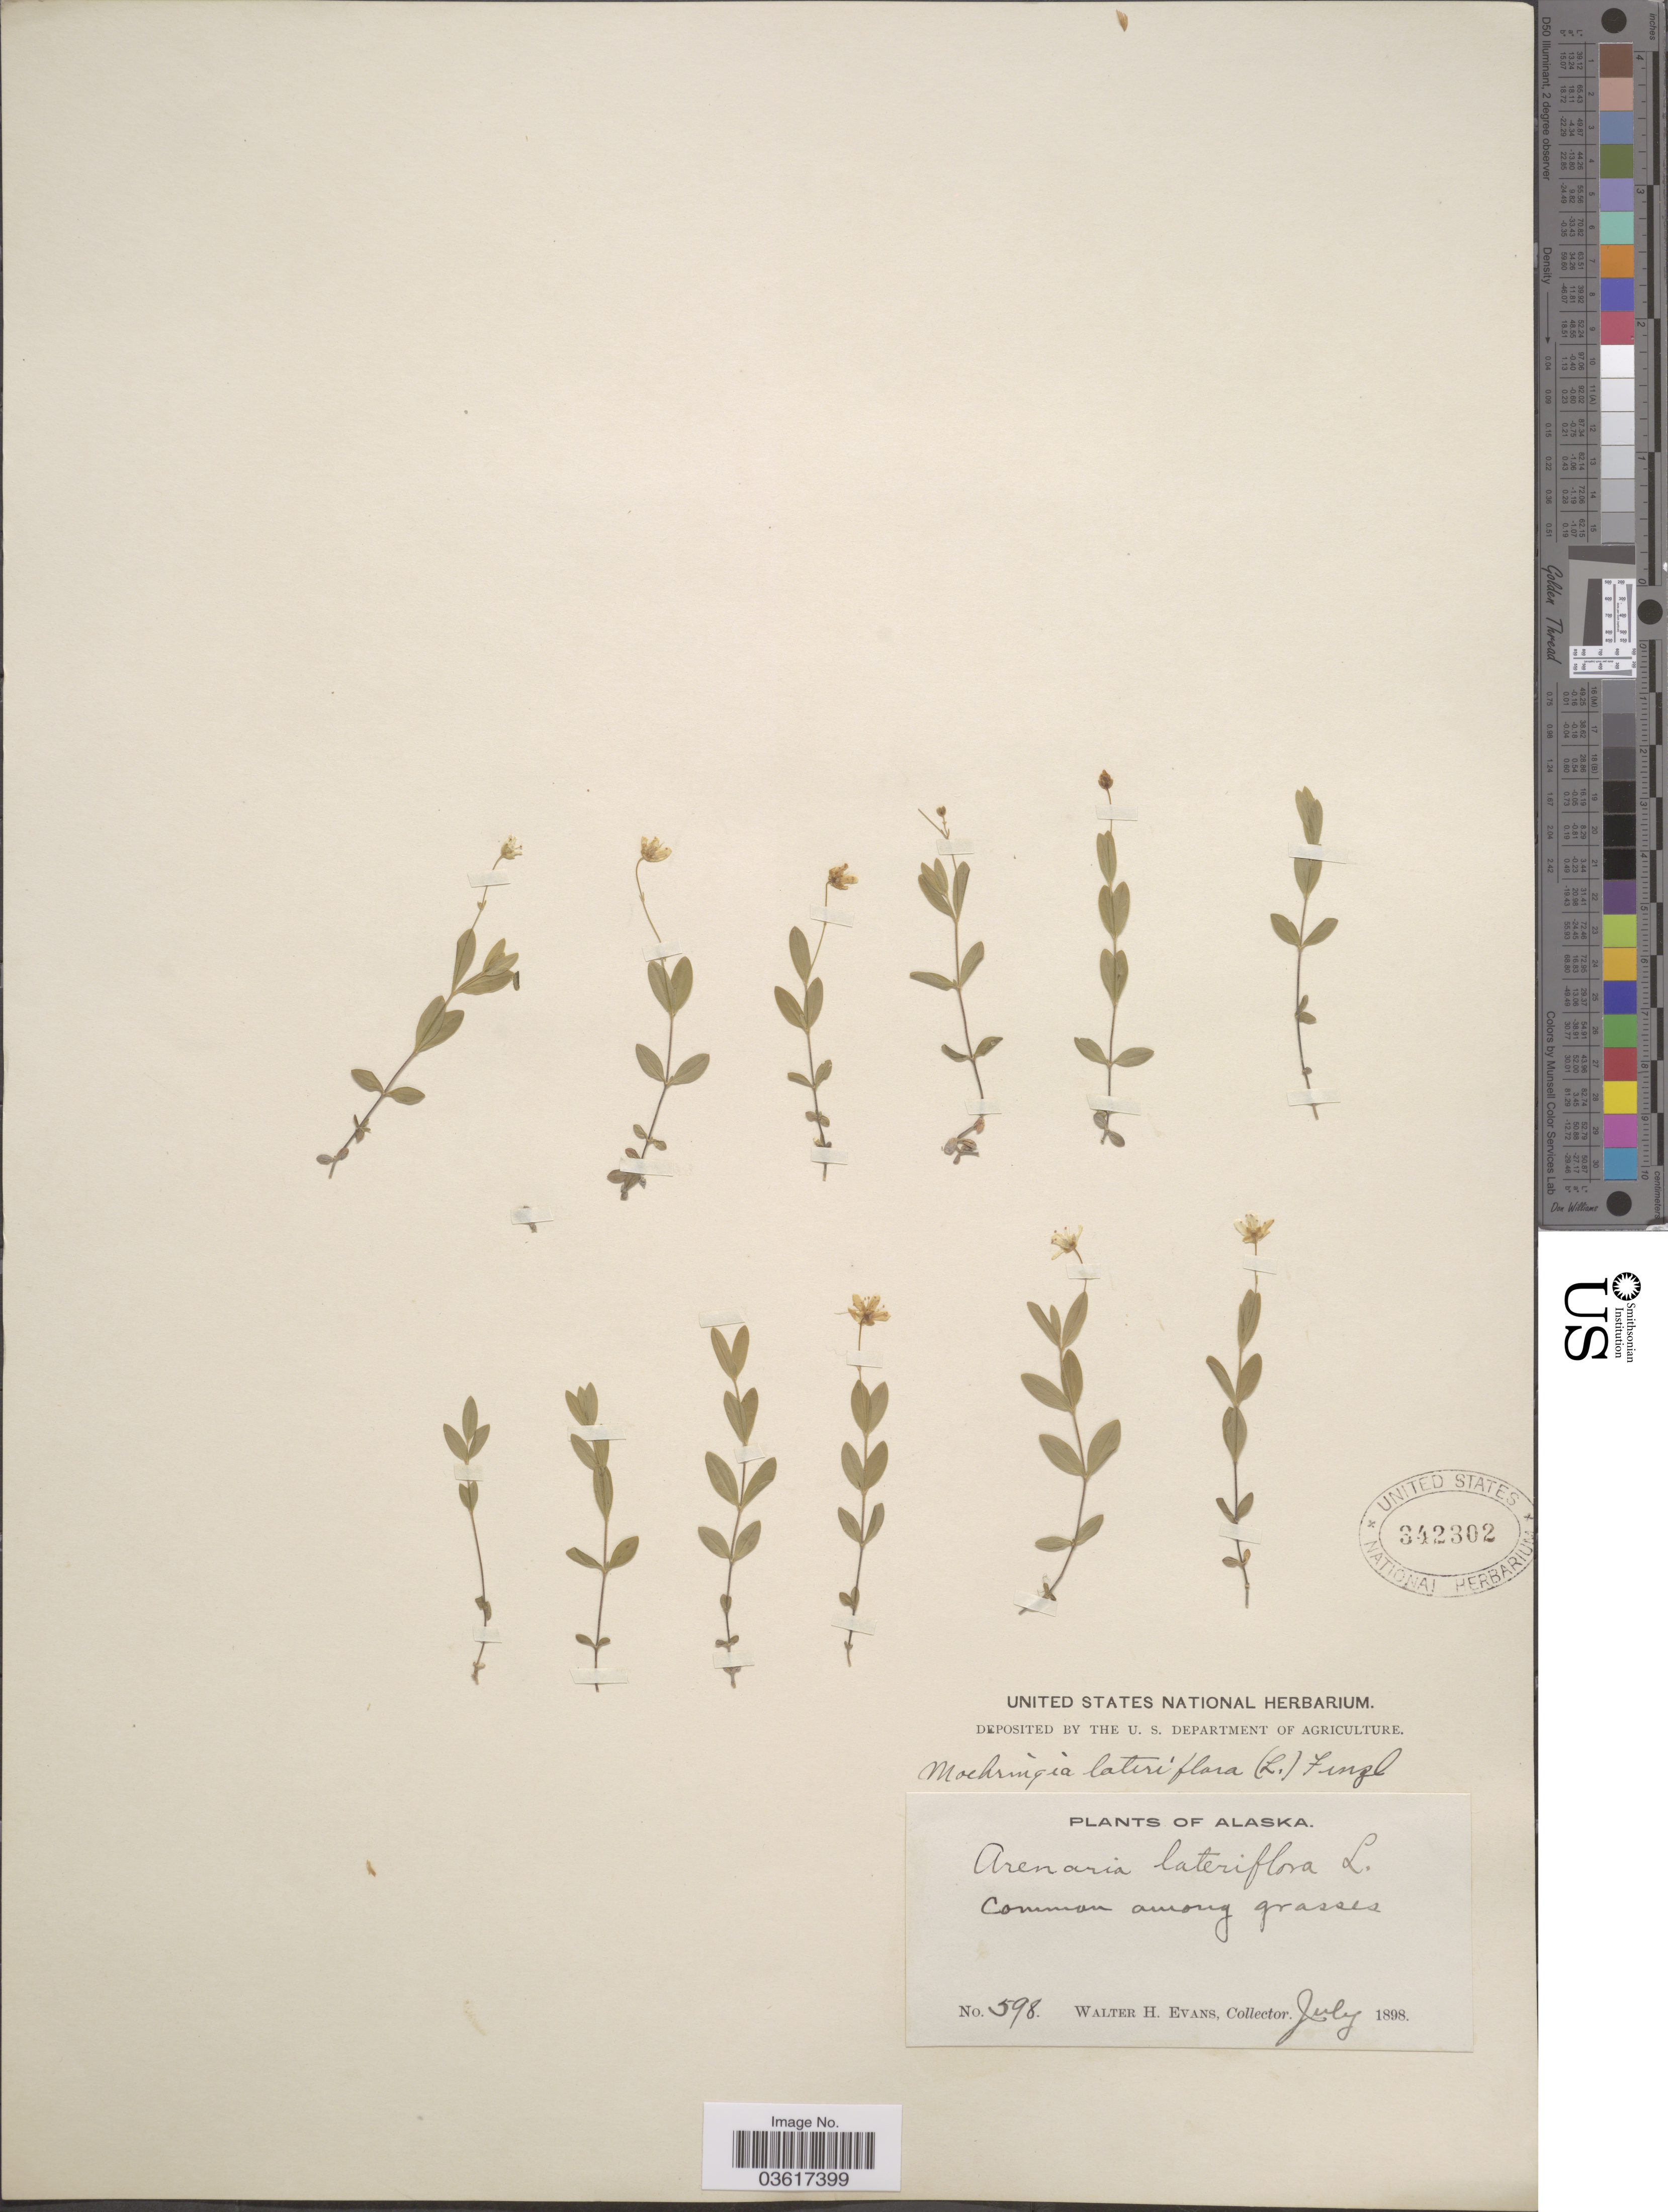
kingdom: Plantae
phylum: Tracheophyta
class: Magnoliopsida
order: Caryophyllales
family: Caryophyllaceae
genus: Moehringia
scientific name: Moehringia lateriflora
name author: (L.) Fenzl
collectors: W. H. Evans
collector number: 598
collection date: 1898-07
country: United States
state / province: Alaska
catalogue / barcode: US 342302